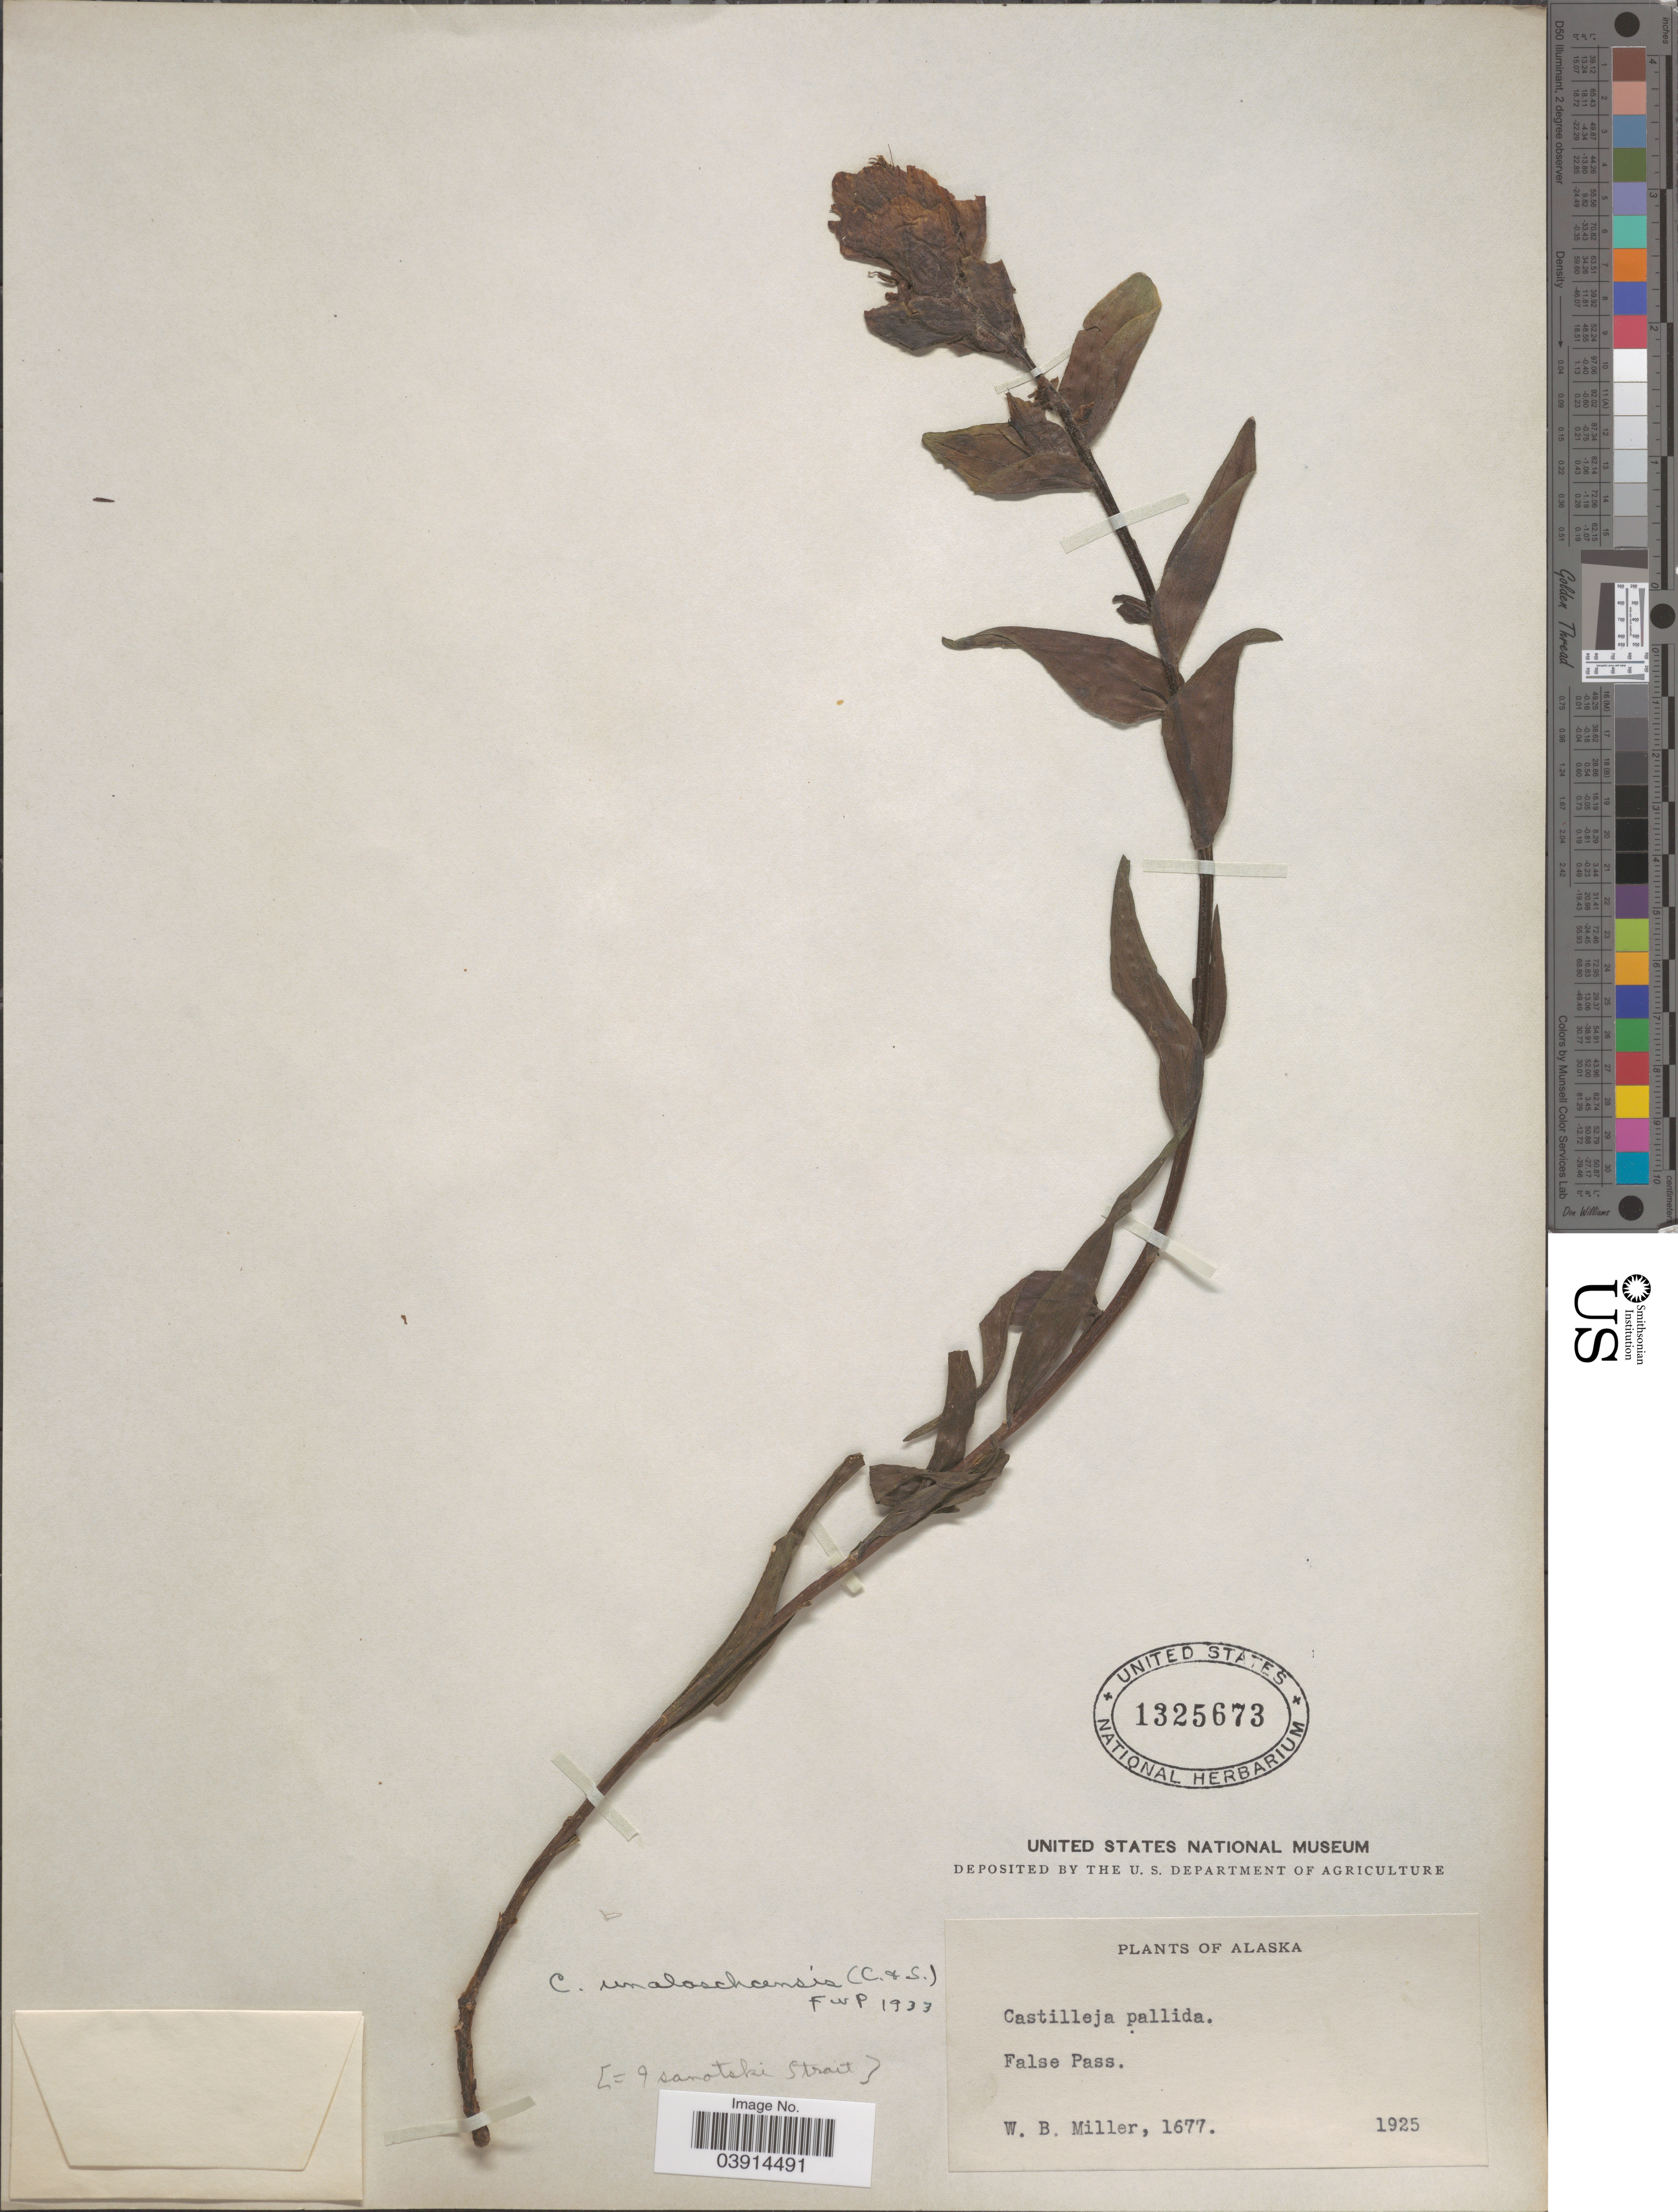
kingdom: Plantae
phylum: Tracheophyta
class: Magnoliopsida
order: Lamiales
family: Orobanchaceae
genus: Castilleja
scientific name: Castilleja unalaschcensis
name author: (Cham. & Schltdl.) Malte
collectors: W. Miller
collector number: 1677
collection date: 1925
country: United States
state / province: Alaska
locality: False Pass.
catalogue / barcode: US 1325673